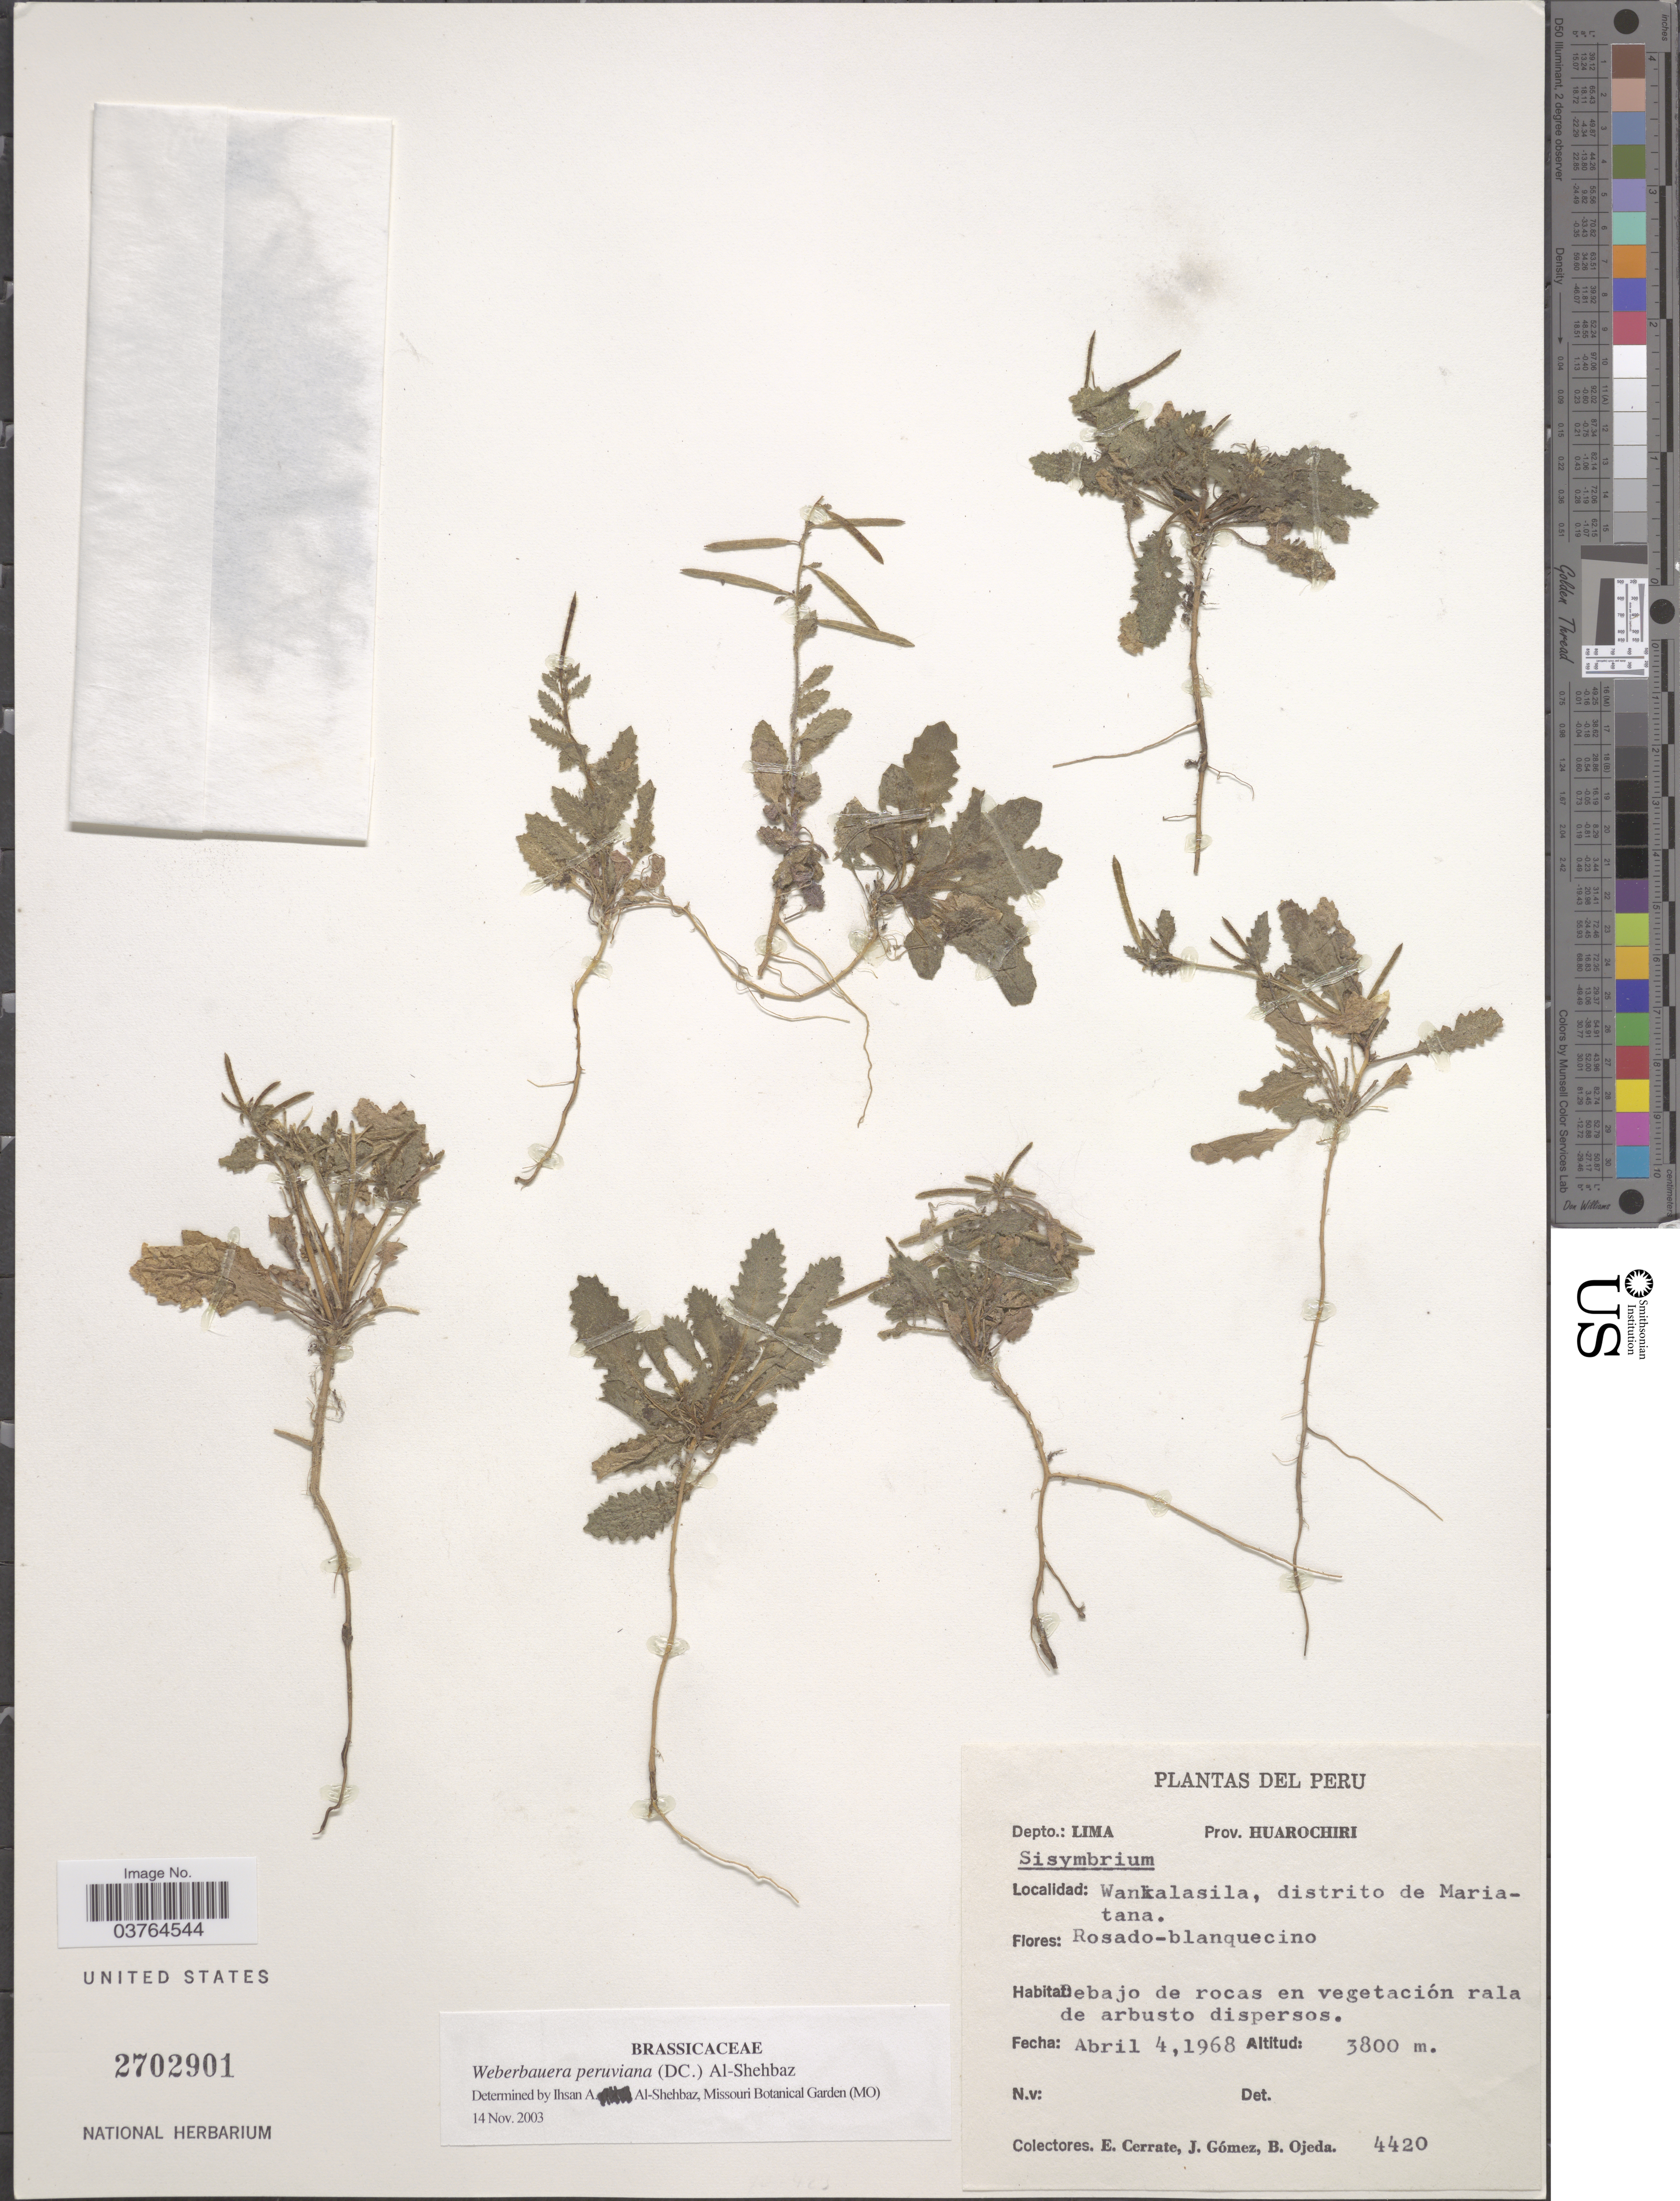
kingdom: Plantae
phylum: Tracheophyta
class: Magnoliopsida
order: Brassicales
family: Brassicaceae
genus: Weberbauera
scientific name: Weberbauera peruviana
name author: (DC.) Al-Shehbaz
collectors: E. Cerrate, J. Gómez & B. Ojeda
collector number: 4420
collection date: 1968-04-04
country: Peru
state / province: Lima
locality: Depto Lima. Prov. Huarochiri. Wankalasila, distrito de Mariatana.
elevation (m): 3800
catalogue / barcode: US 2702901